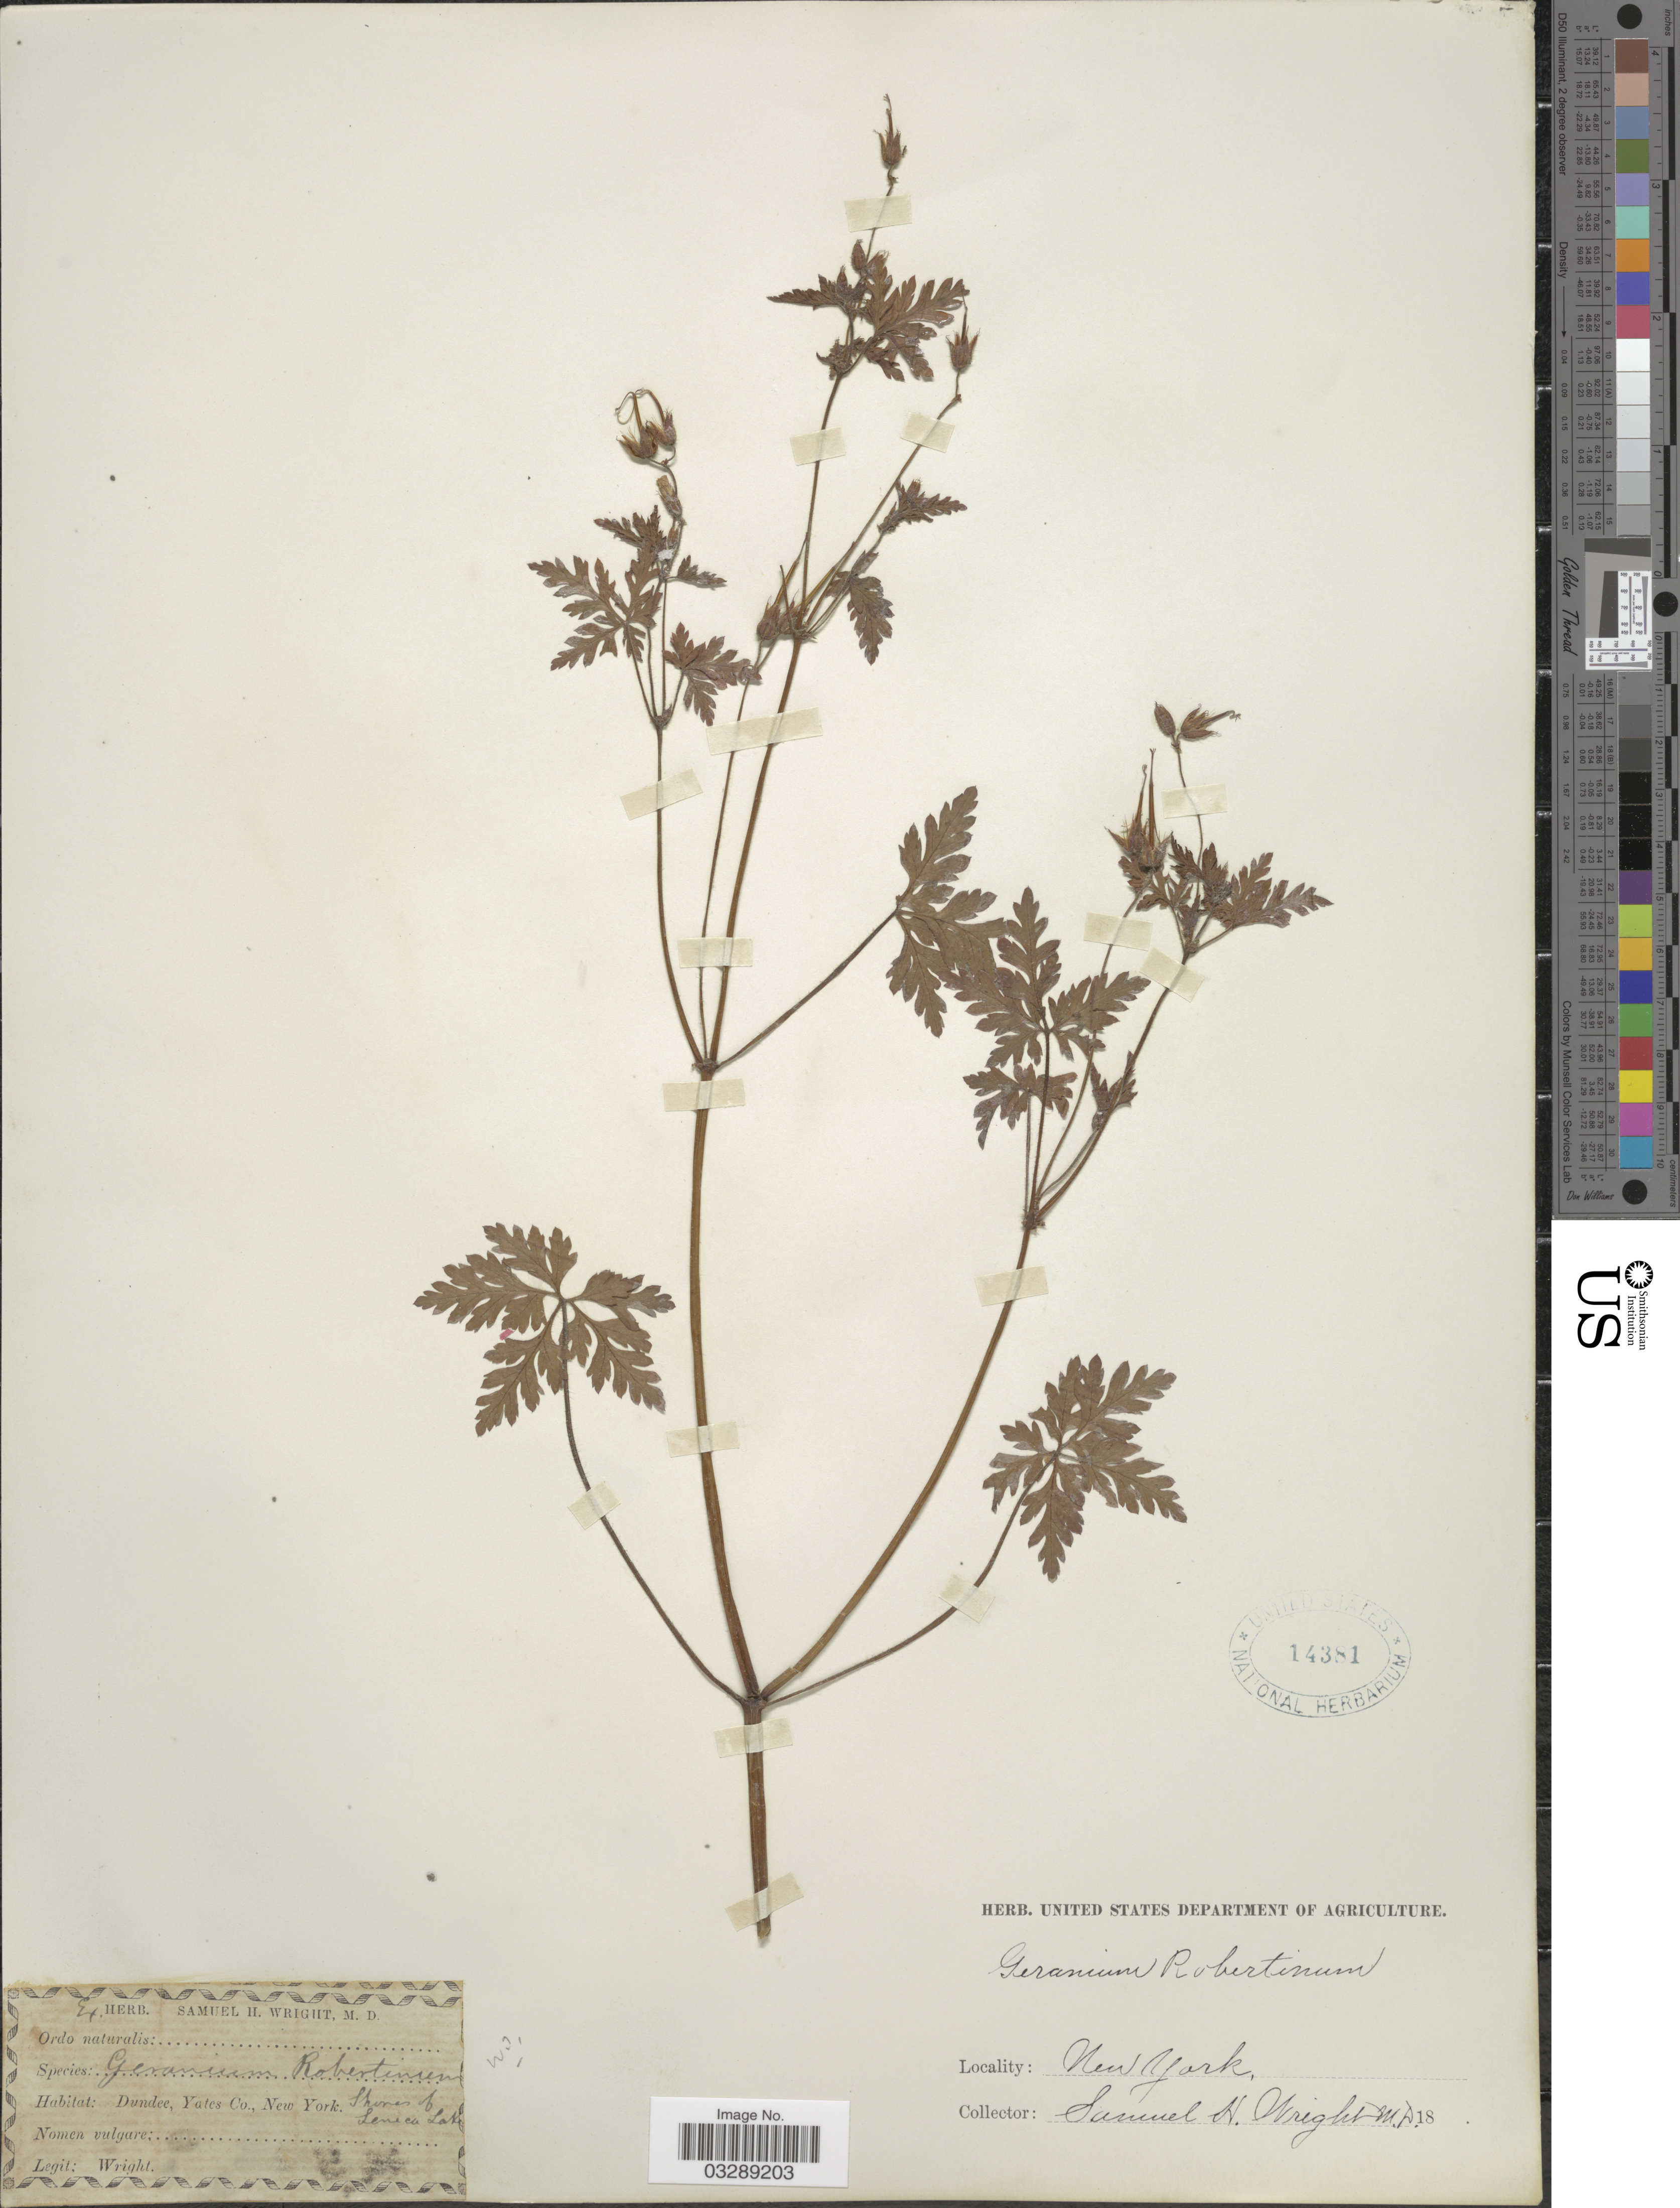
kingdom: Plantae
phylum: Tracheophyta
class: Magnoliopsida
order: Geraniales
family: Geraniaceae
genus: Geranium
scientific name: Geranium robertianum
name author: L.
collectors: S. H. Wright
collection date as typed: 18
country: United States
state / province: New York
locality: Dundee, Yates Co., Shores of Seneca Lake.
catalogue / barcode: US 14381